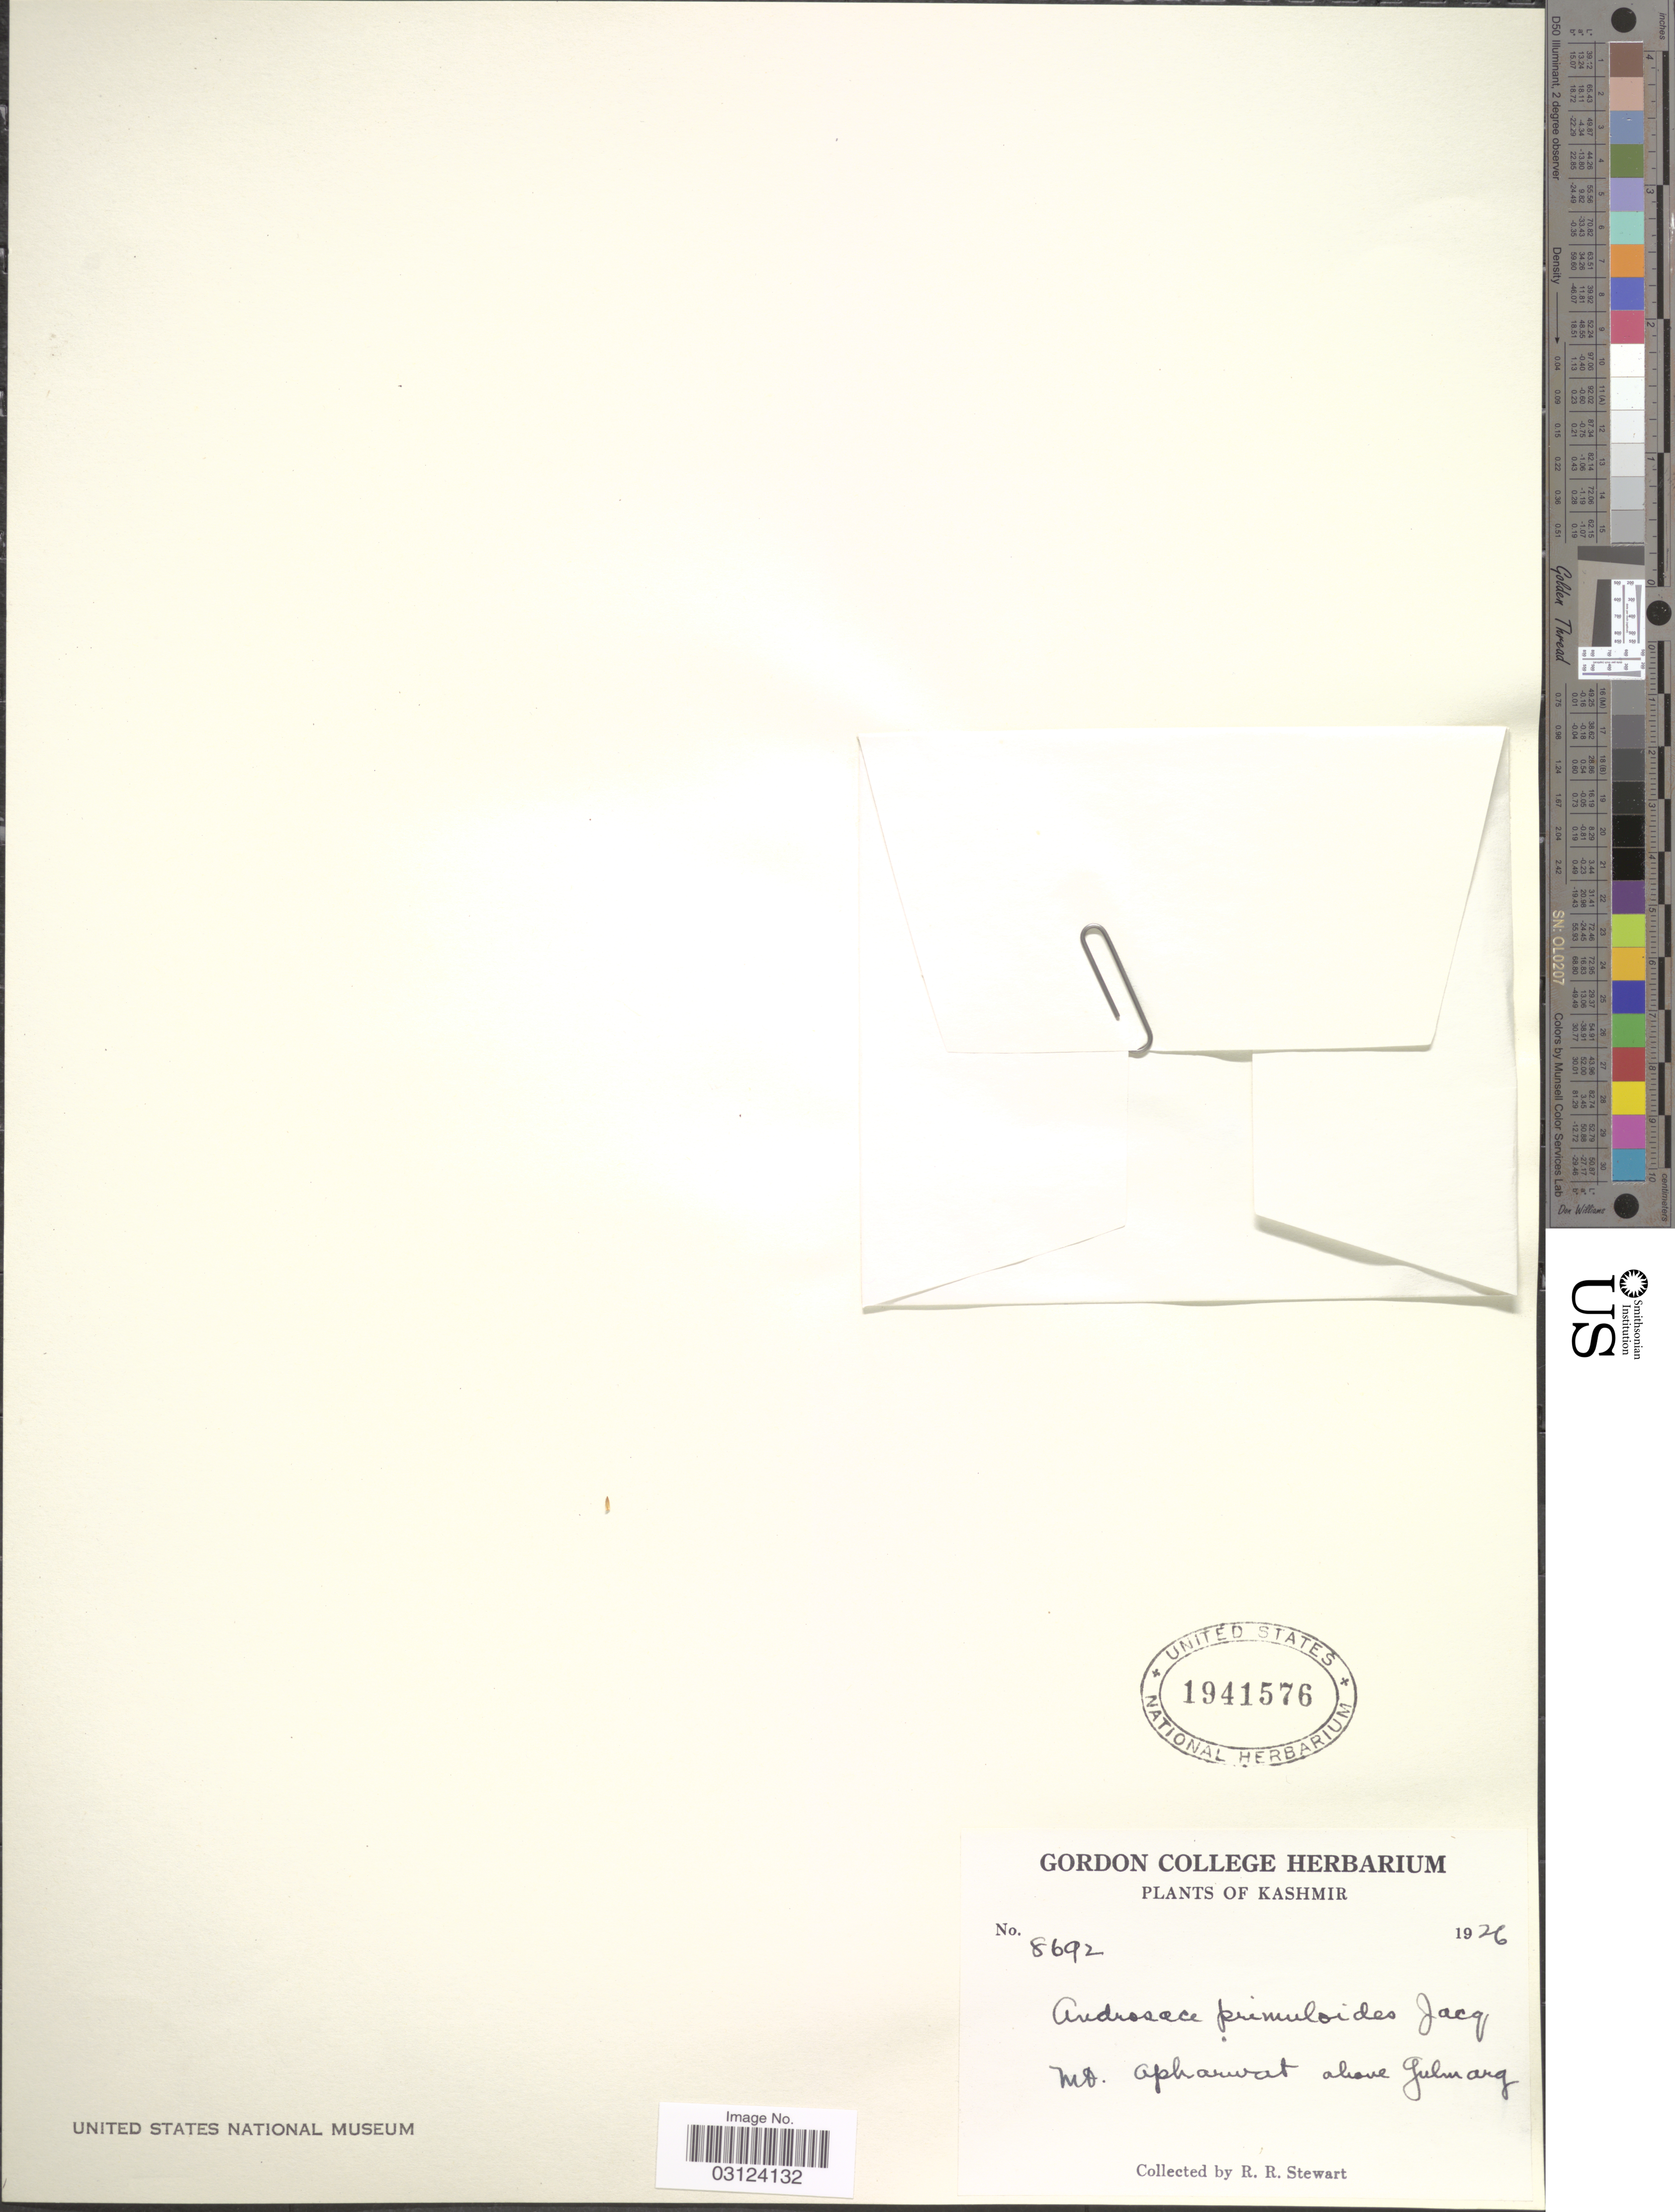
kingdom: Plantae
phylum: Tracheophyta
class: Magnoliopsida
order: Ericales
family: Primulaceae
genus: Androsace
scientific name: Androsace primuloides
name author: D. Don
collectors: R. Stewart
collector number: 8692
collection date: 1926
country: India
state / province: Jammu and Kashmir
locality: Kashmir, Mt. Apharwat above Gulmarg.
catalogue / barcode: US 1941576